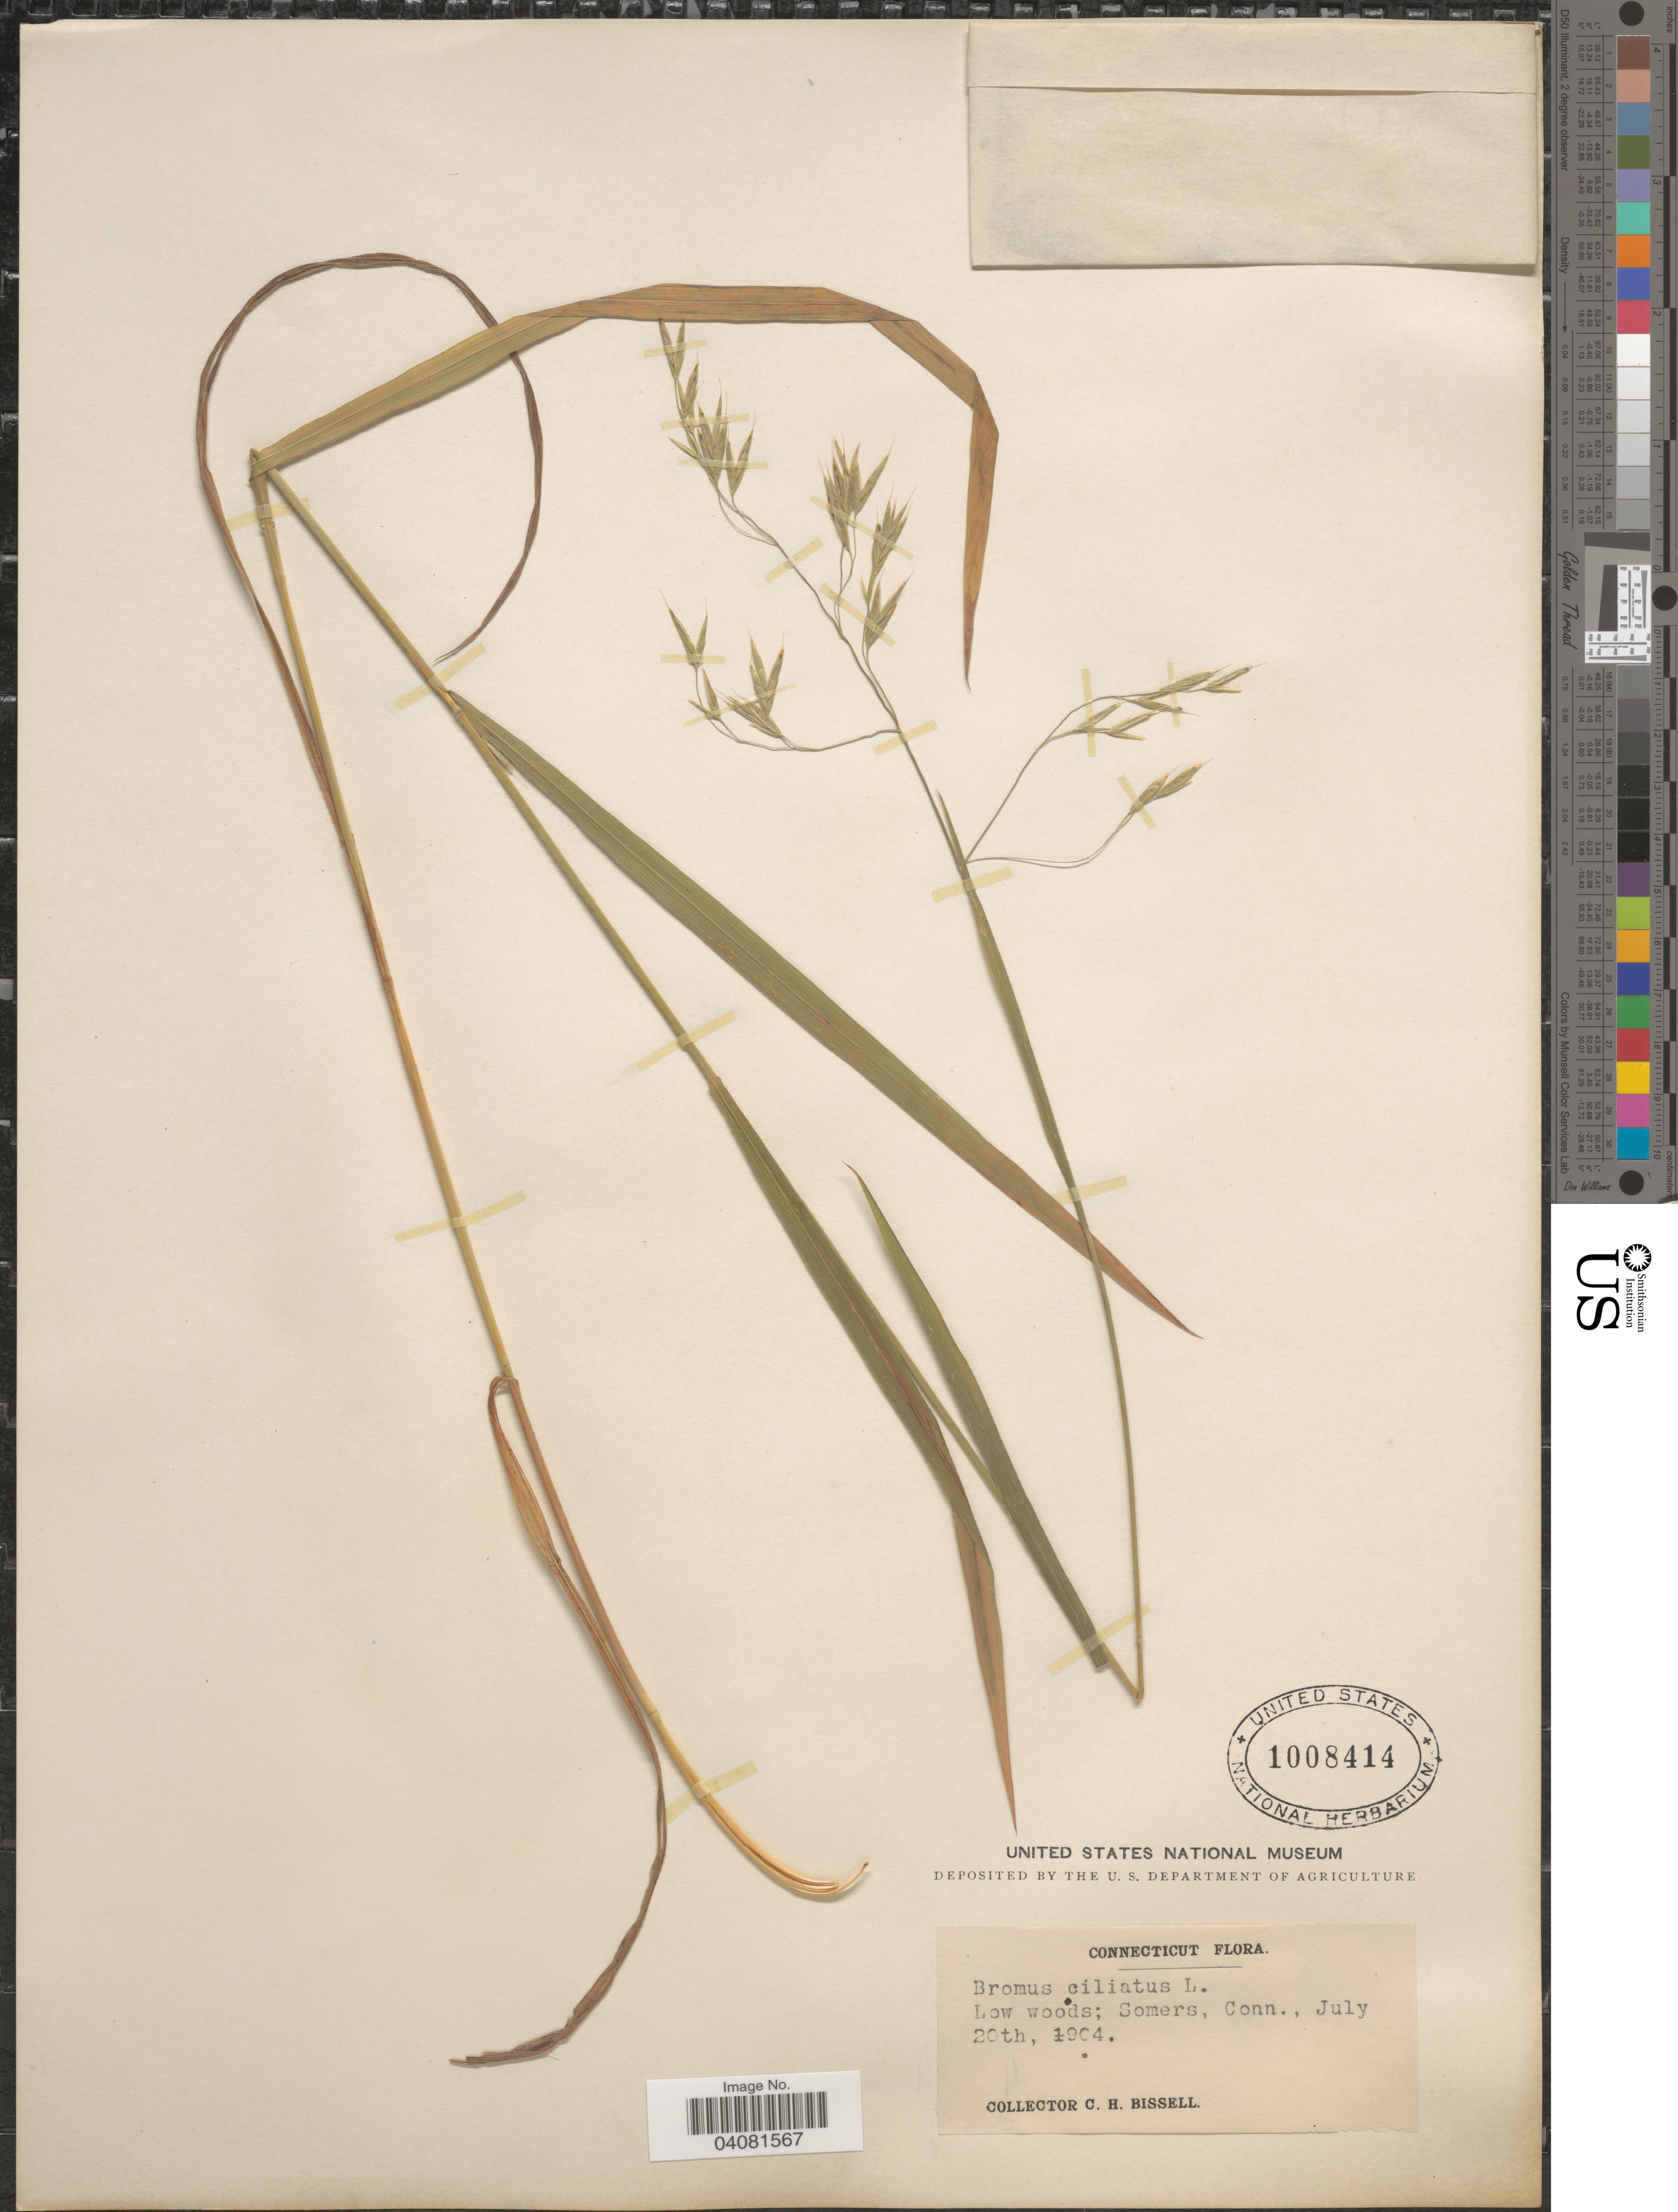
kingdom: Plantae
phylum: Tracheophyta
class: Liliopsida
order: Poales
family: Poaceae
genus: Bromus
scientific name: Bromus ciliatus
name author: L.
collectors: C. Bissell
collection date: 1904-07-20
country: United States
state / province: Connecticut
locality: Somers.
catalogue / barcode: US 1008414